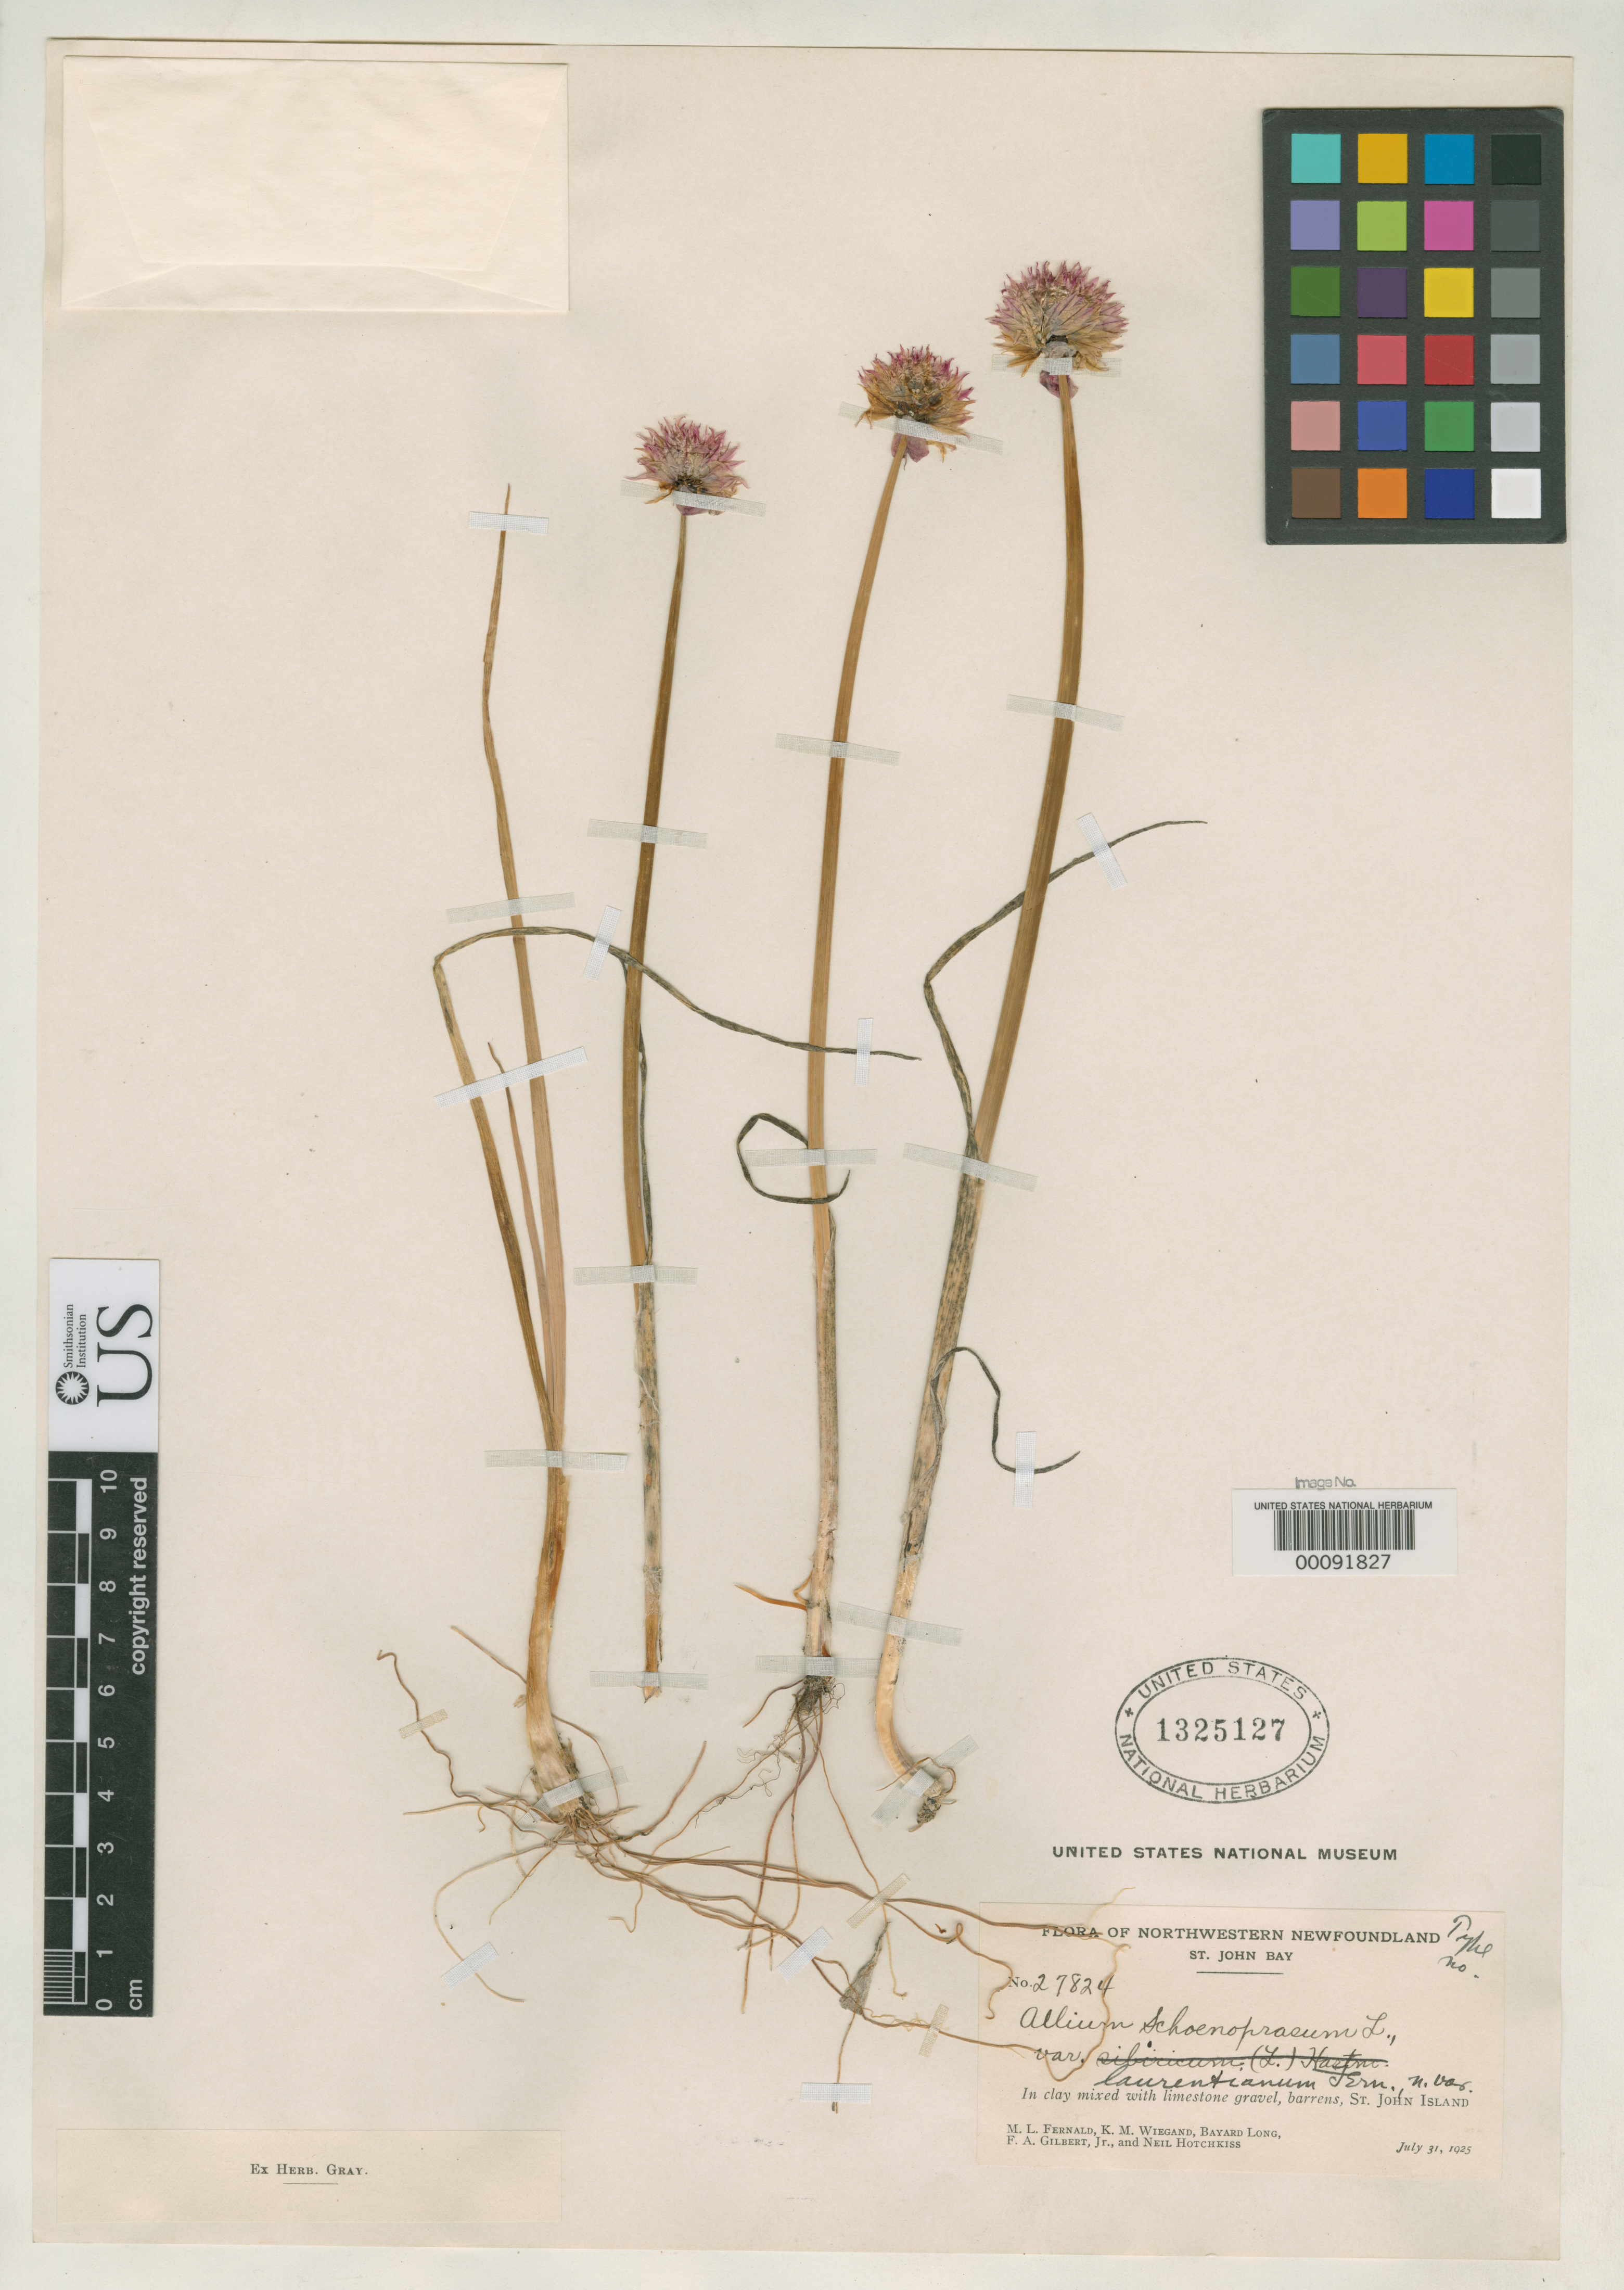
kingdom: Plantae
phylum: Tracheophyta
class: Liliopsida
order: Asparagales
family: Amaryllidaceae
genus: Allium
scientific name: Allium schoenoprasum var. laurentianum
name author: Fernald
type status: Isotype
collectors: M. L. Fernald, K. M. Wiegand, B. Long, F. A. Gilbert & N. Hotchkiss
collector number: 27824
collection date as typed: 31 Jul 1925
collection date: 1925-07-31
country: Canada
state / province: Newfoundland and Labrador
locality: St. John Bay.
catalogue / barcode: US 1325127